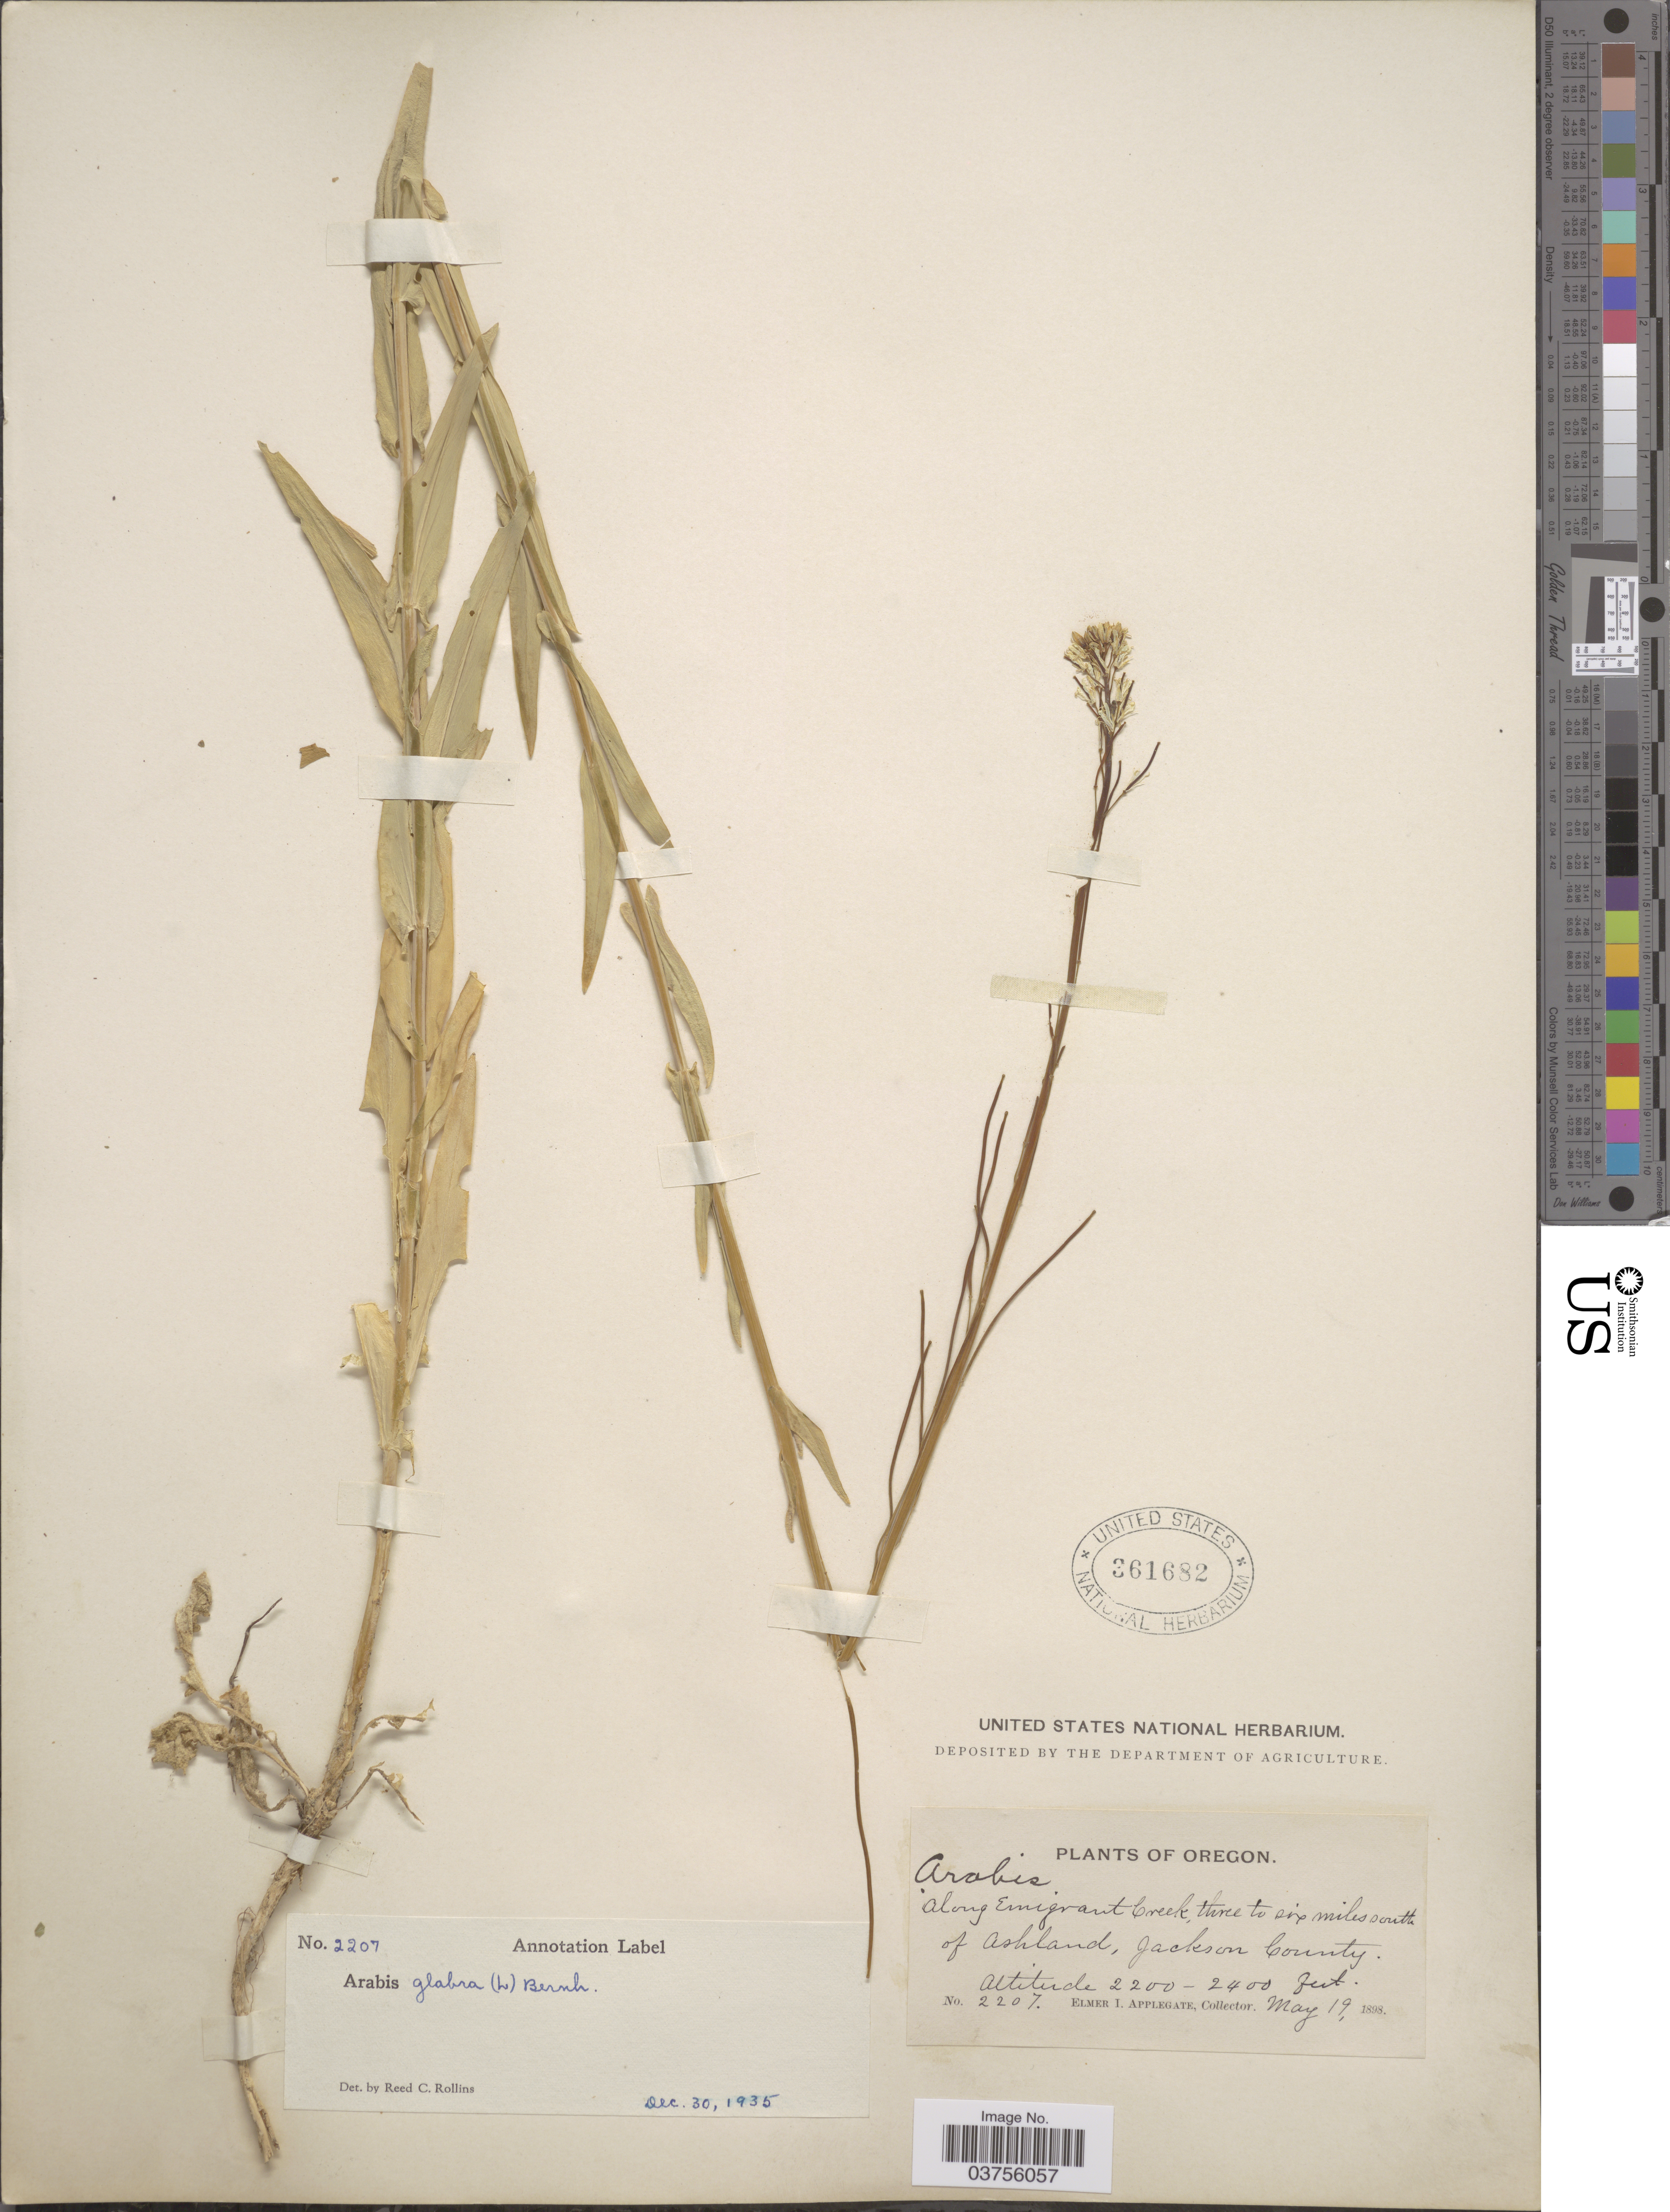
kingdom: Plantae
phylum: Tracheophyta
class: Magnoliopsida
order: Brassicales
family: Brassicaceae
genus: Turritis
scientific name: Turritis glabra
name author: L.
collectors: E. I. Applegate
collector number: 2207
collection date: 1898-05-19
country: United States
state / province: Oregon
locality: Along Emigrant Creek, three to six miles south of Ashland, Jackson County.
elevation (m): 671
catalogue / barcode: US 361682